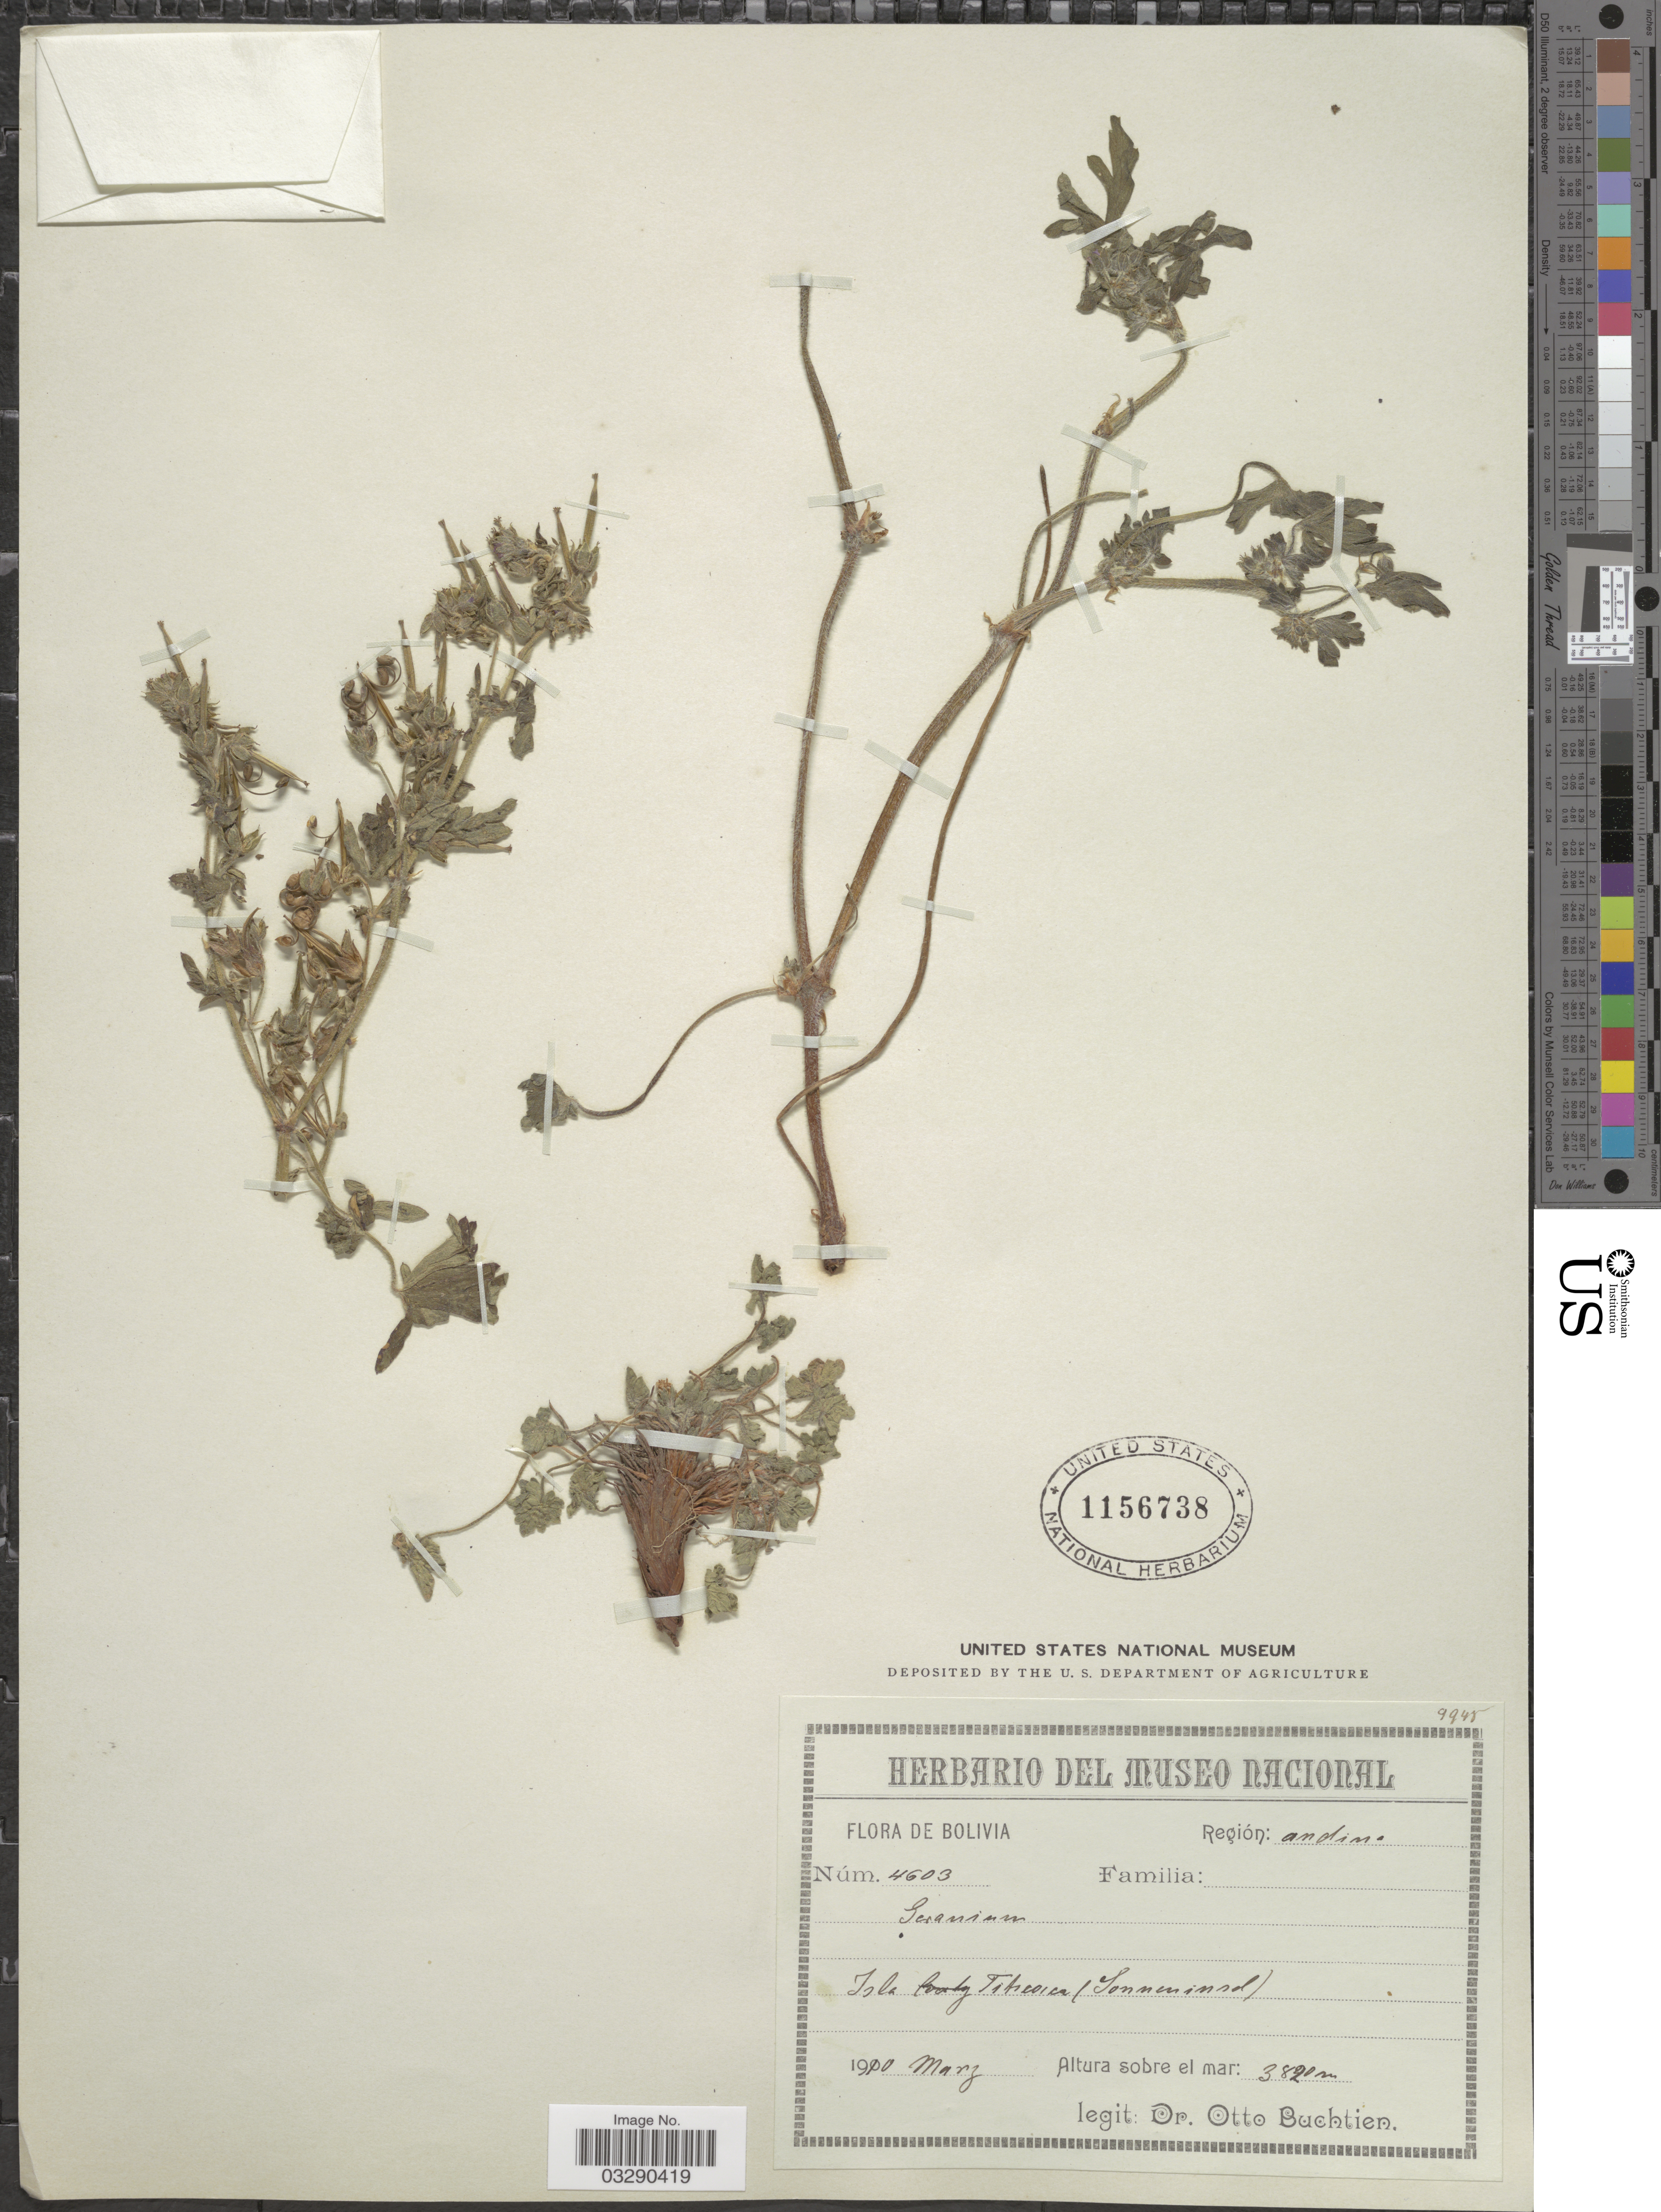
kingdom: Plantae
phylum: Tracheophyta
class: Magnoliopsida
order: Geraniales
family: Geraniaceae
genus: Geranium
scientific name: Geranium sp.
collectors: O. Buchtien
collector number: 4603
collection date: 1910-03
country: Bolivia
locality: Región: andina. Isla Titicaca (Sonneninsel).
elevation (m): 3820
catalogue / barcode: US 1156738